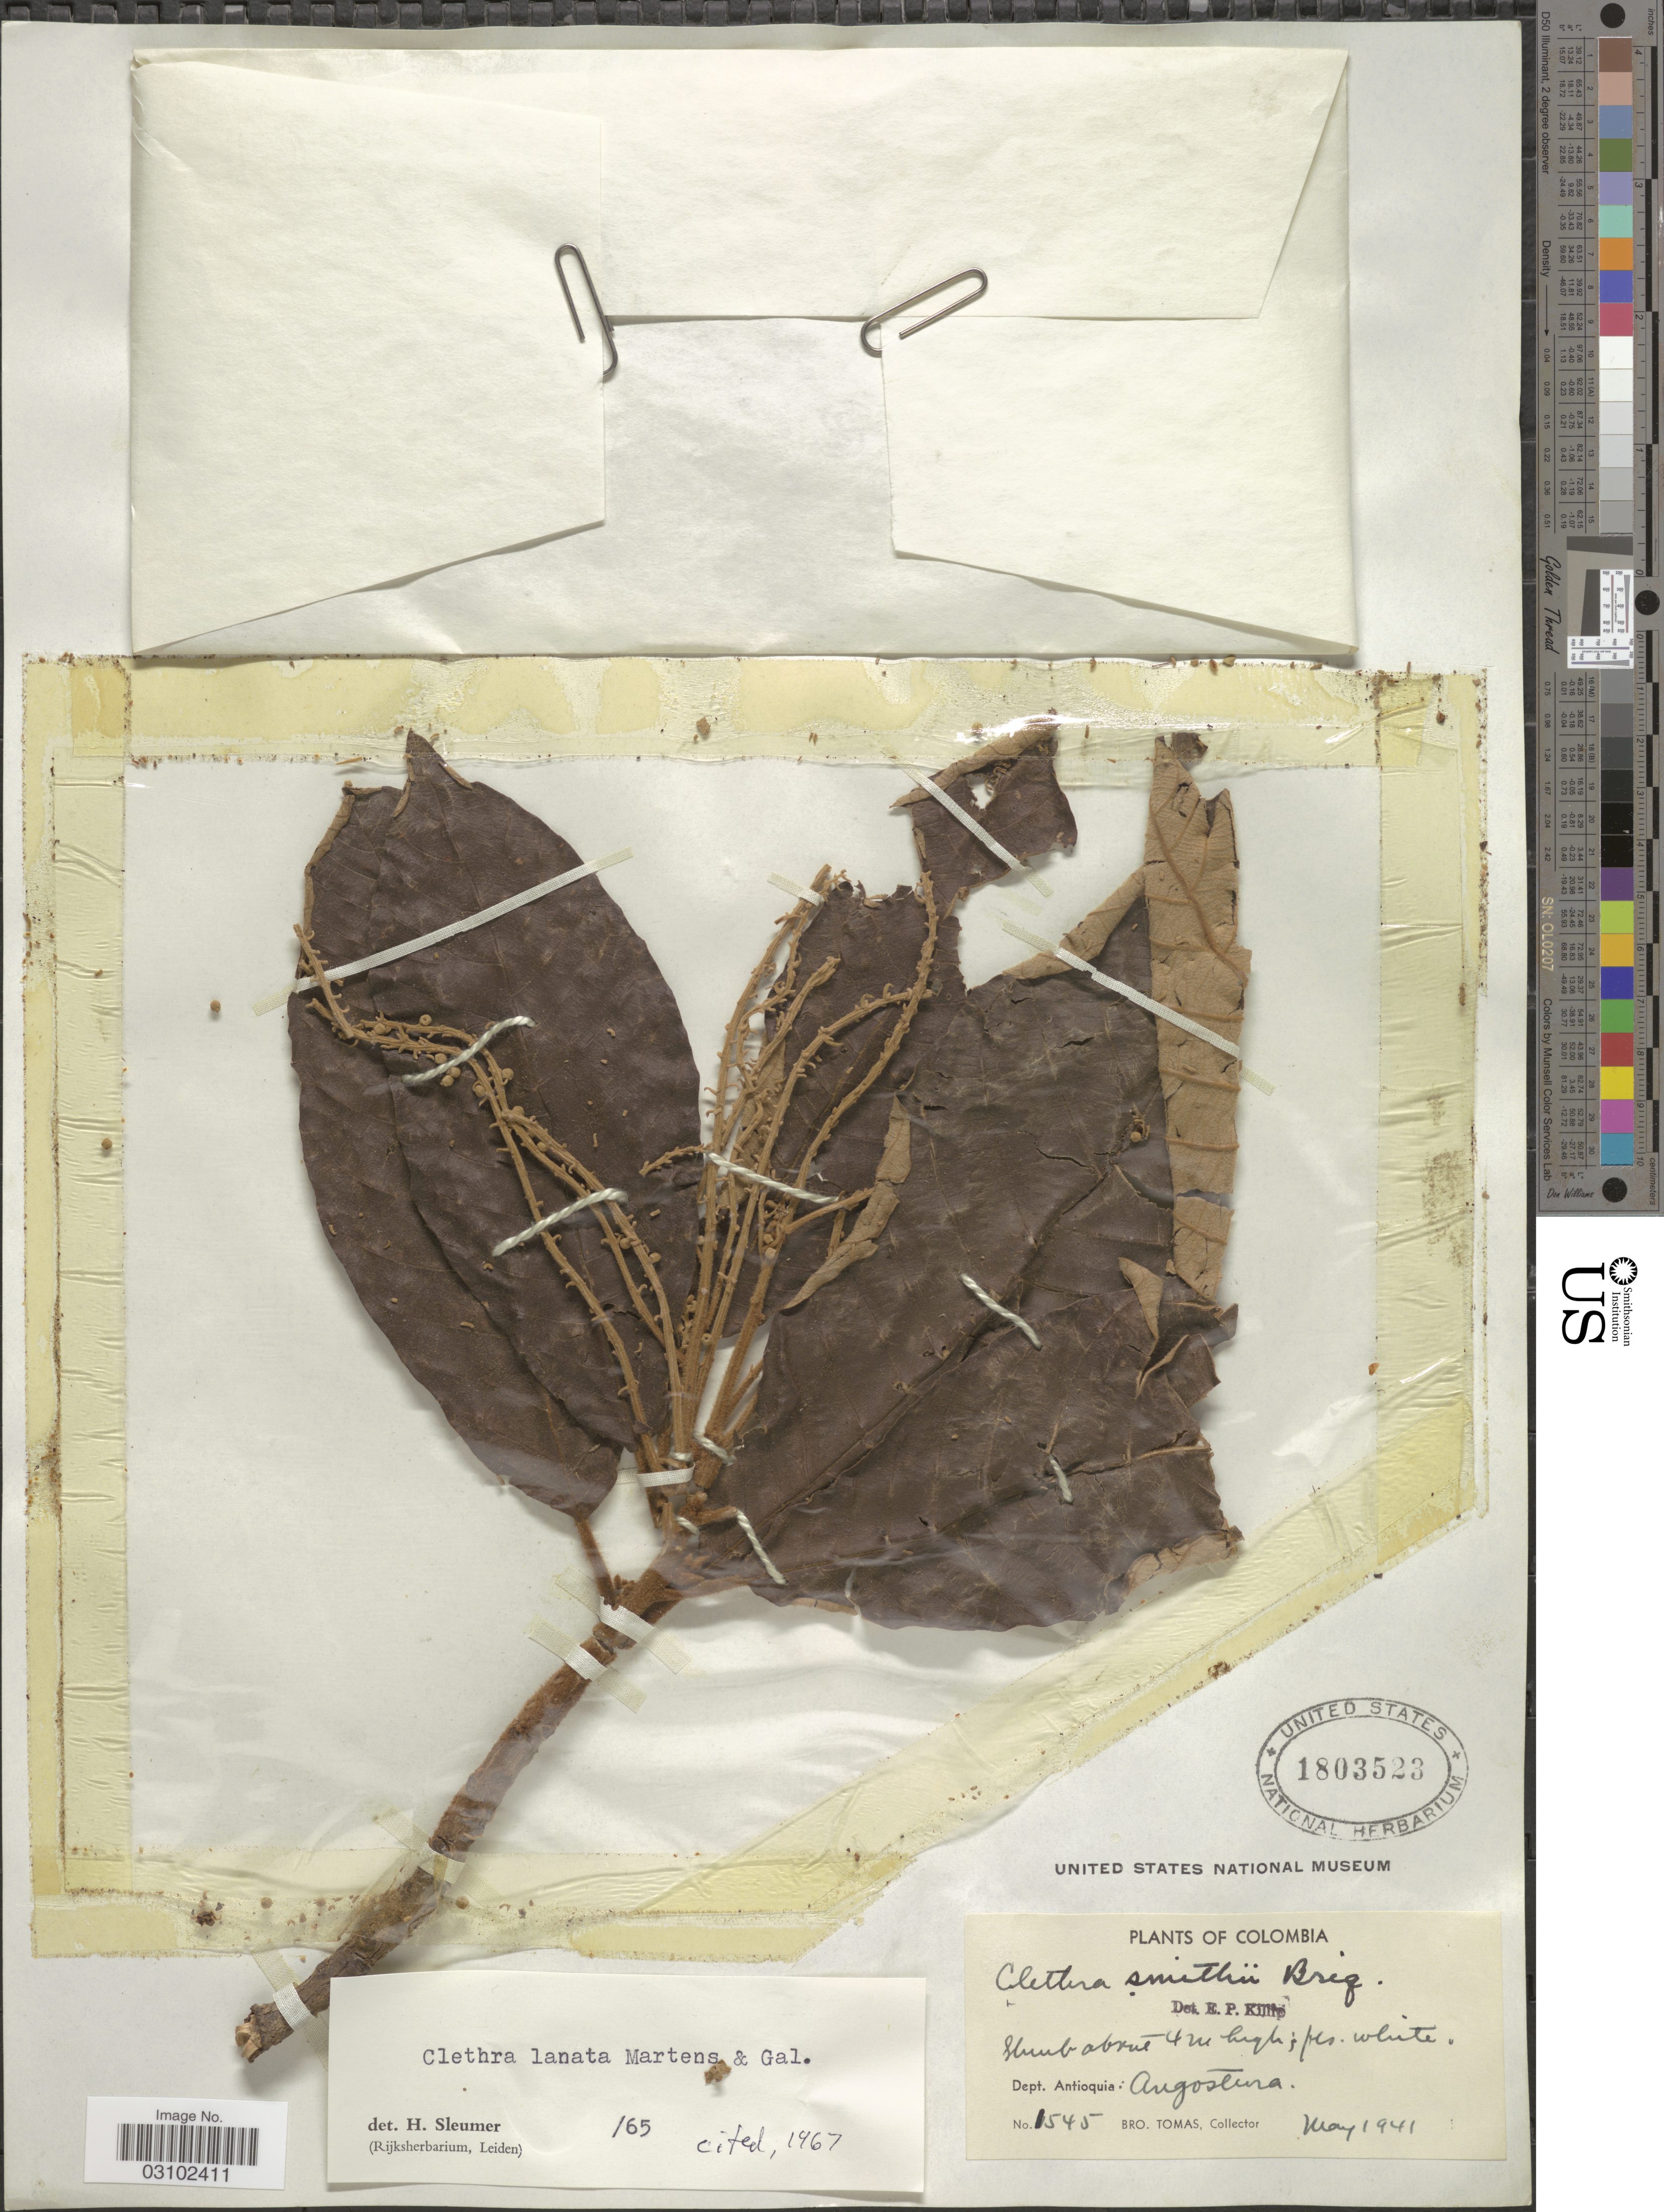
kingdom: Plantae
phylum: Tracheophyta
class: Magnoliopsida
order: Ericales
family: Clethraceae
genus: Clethra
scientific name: Clethra lanata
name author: M. Martens & Galeotti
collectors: B. Tomas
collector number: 1545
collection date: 1941-05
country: Colombia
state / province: Antioquia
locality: Dept. Antioquia: Angostura.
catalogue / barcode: US 1803523